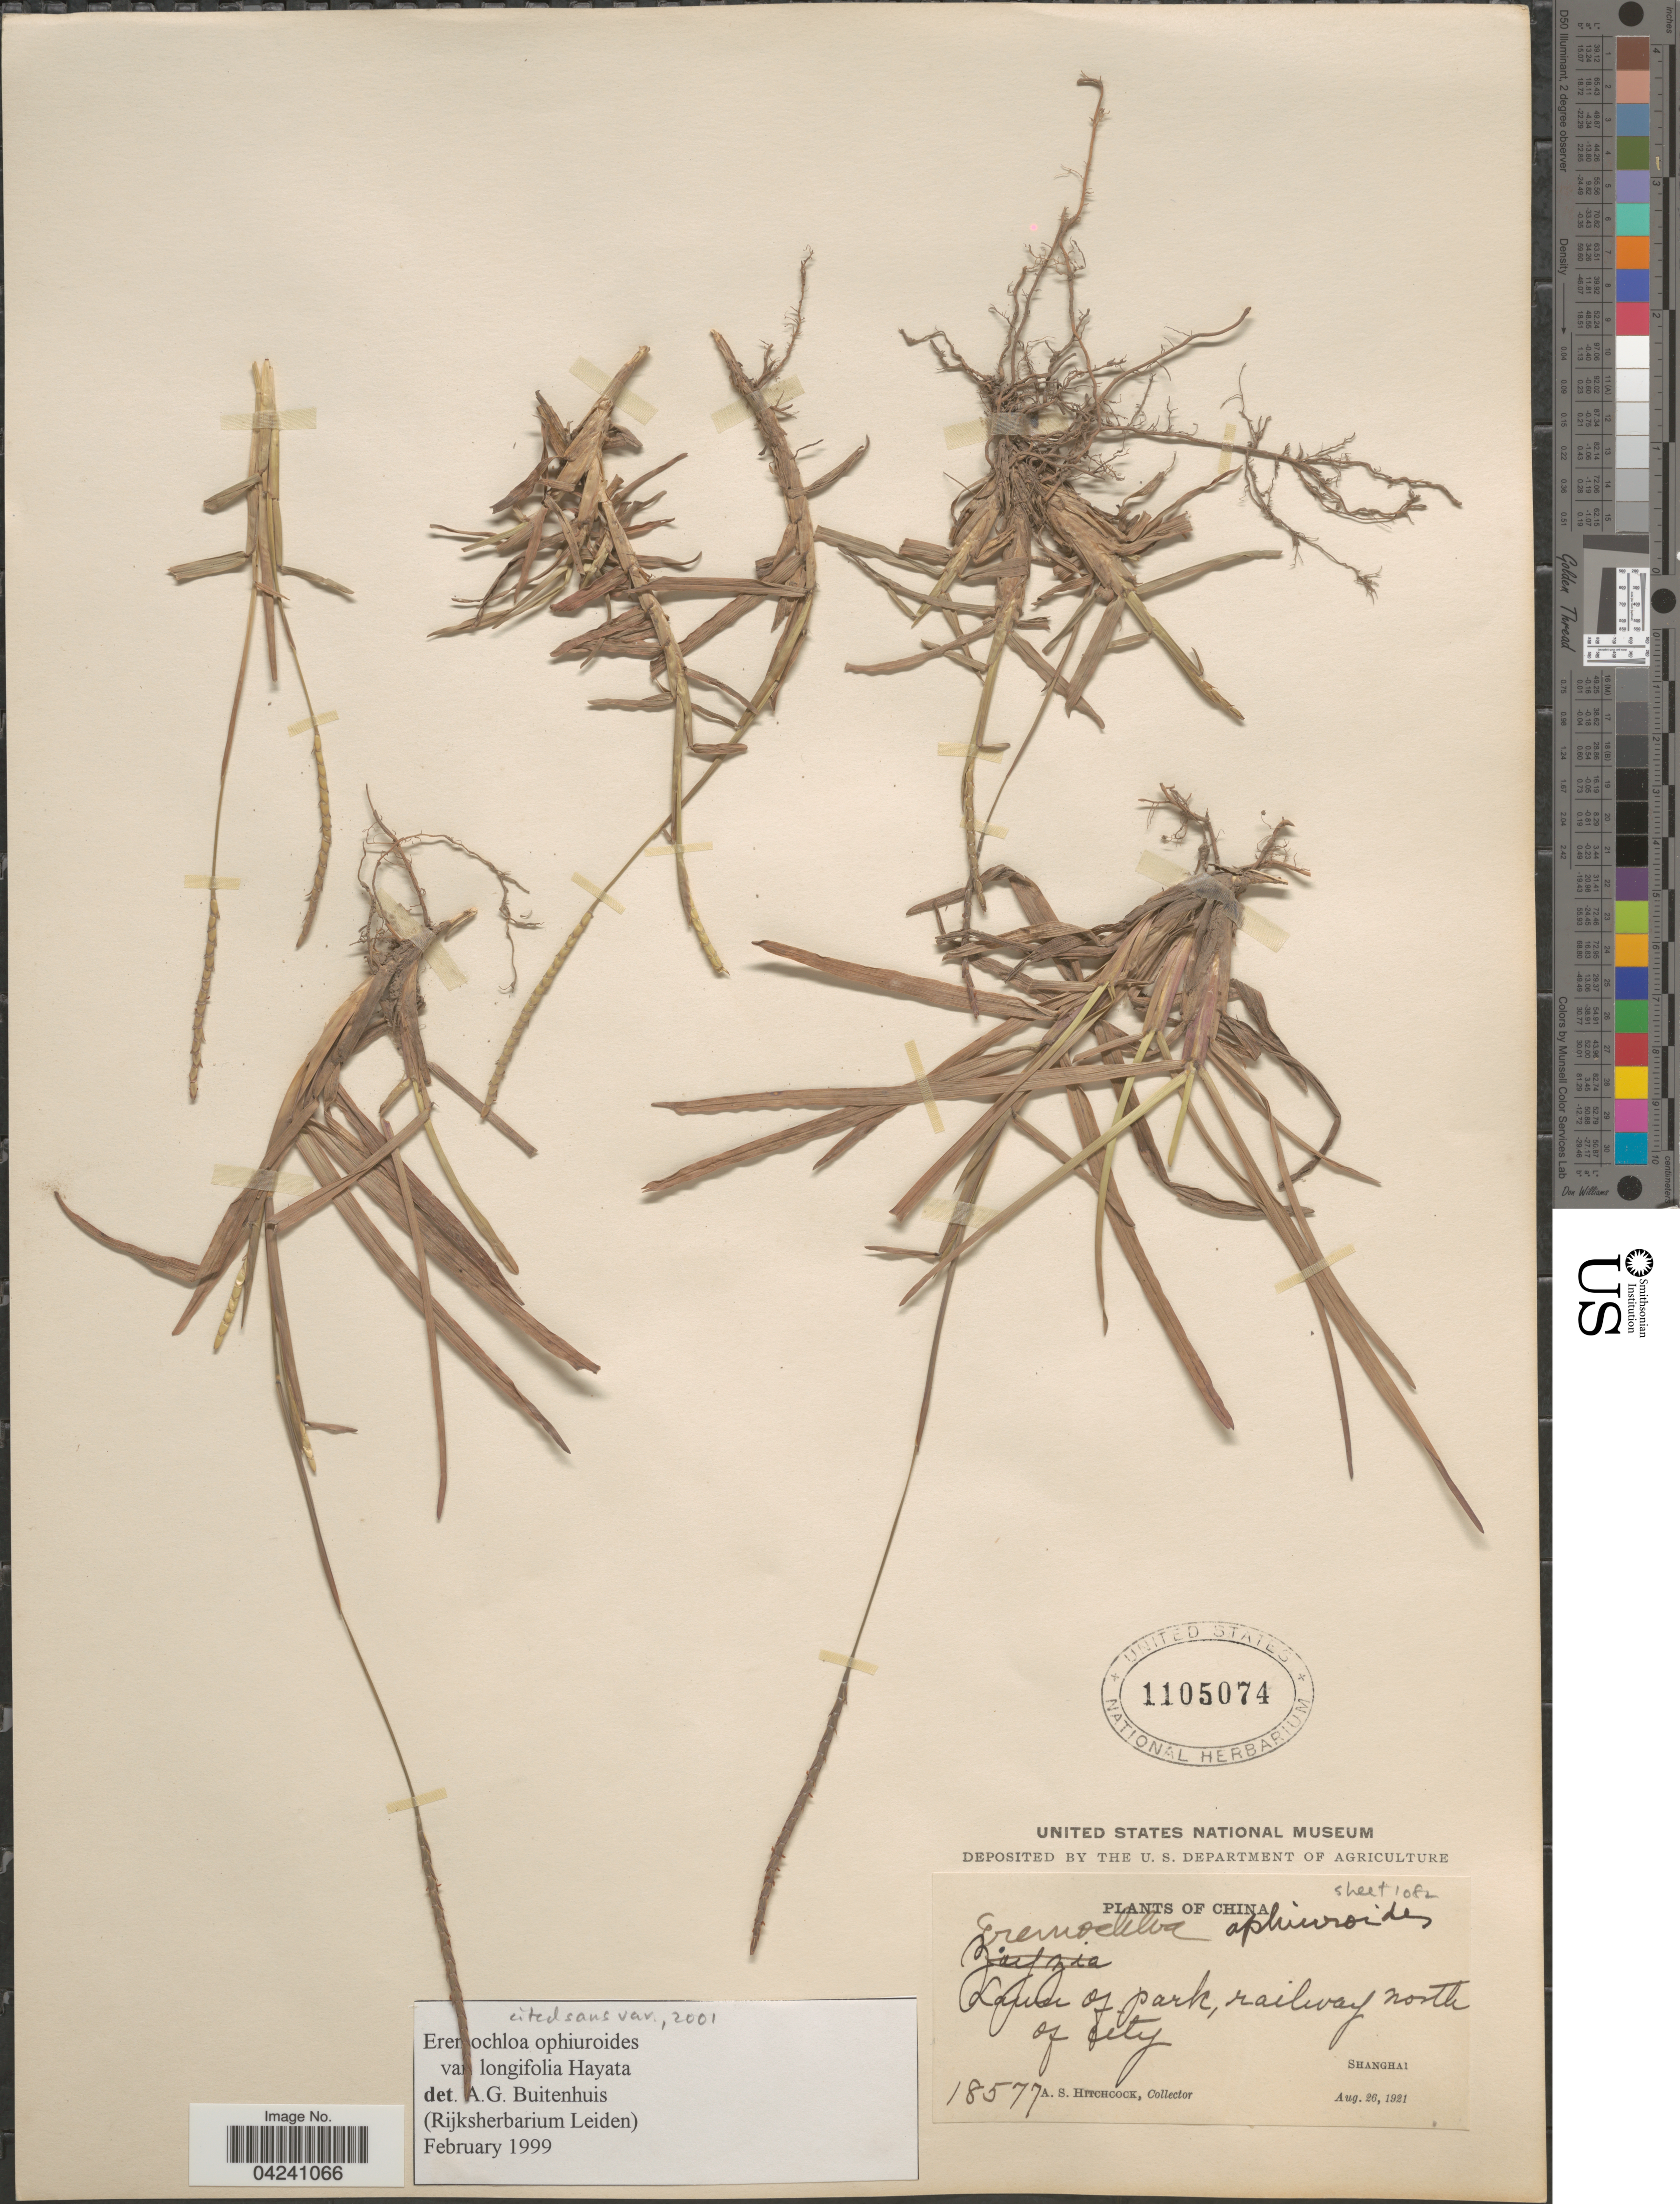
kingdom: Plantae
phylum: Tracheophyta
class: Liliopsida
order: Poales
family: Poaceae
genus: Eremochloa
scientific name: Eremochloa ophiuroides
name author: (Munro) Hack.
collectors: A. S. Hitchcock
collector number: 18577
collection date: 1921-08-26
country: China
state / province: Shanghai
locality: Lawn of park, railway north of city. Shanghai.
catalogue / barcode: US 1105074